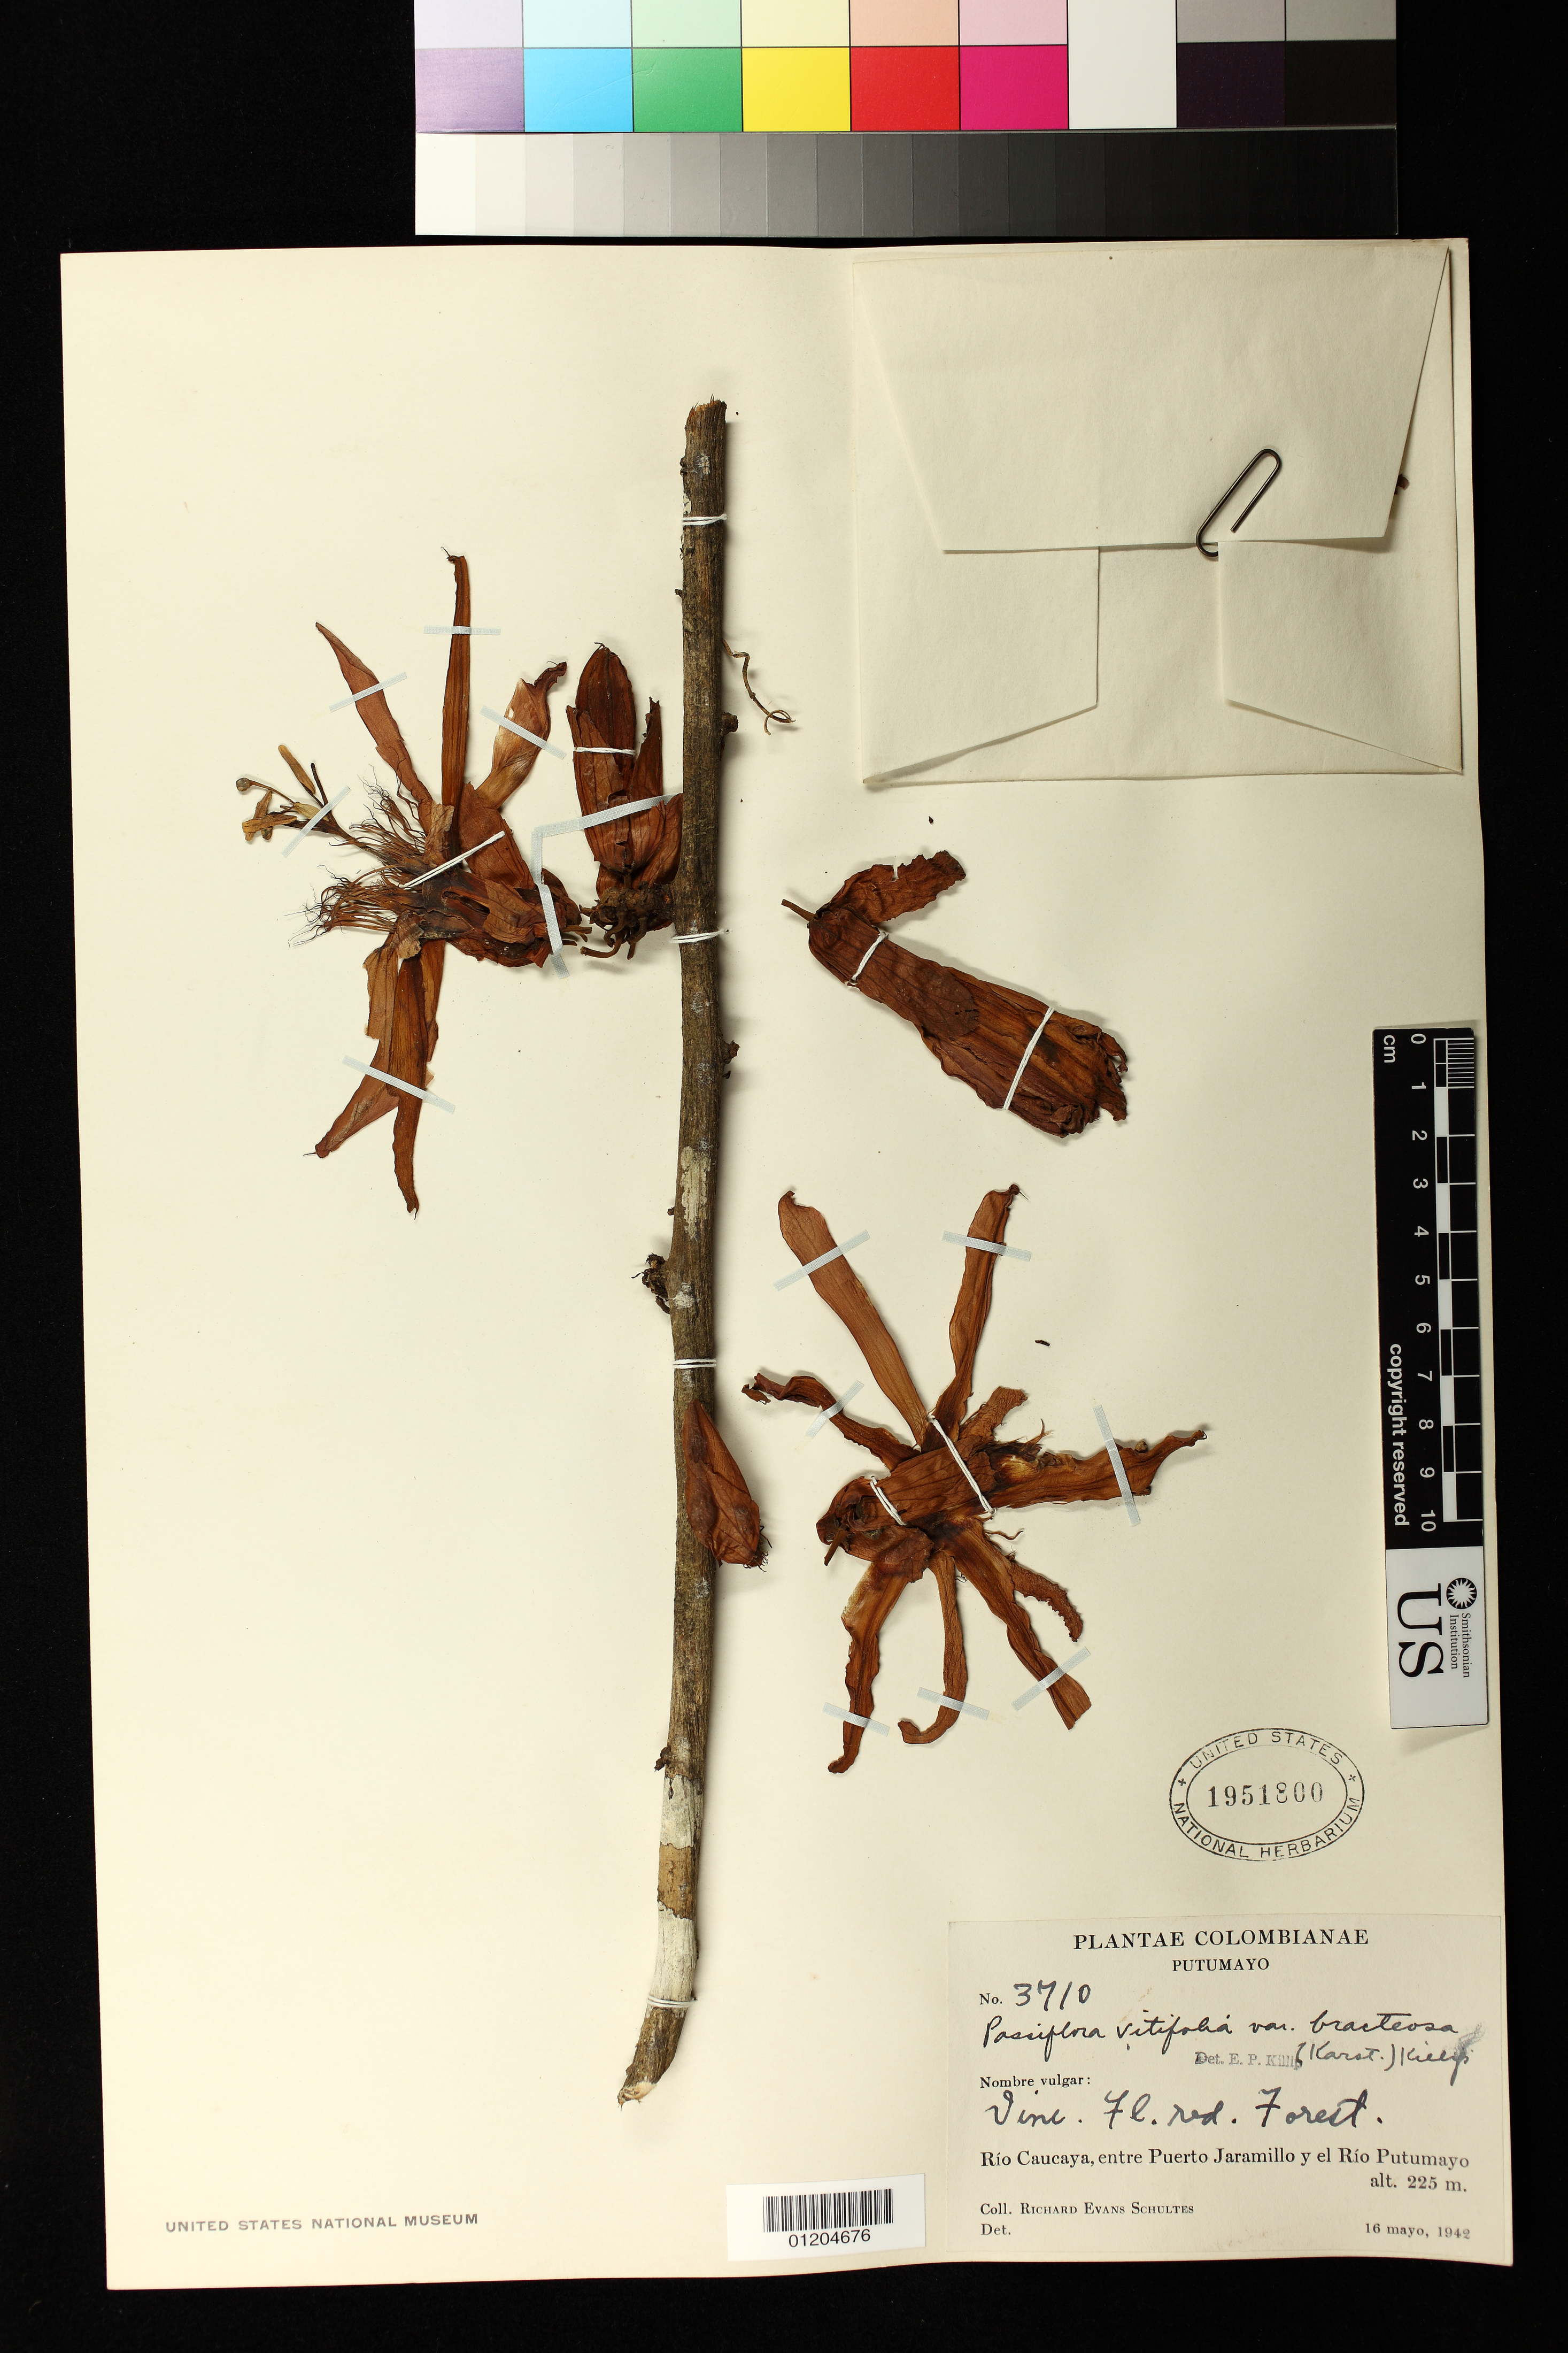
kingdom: Plantae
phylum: Tracheophyta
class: Magnoliopsida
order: Malpighiales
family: Passifloraceae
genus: Passiflora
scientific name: Passiflora vitifolia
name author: Kunth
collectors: R. E. Schultes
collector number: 3710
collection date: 1942-05-16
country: Colombia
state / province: Putumayo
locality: Rio Caucaya, entre Puerto Jaramillo y el Rio Putumayo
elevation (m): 225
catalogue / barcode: US 1951800